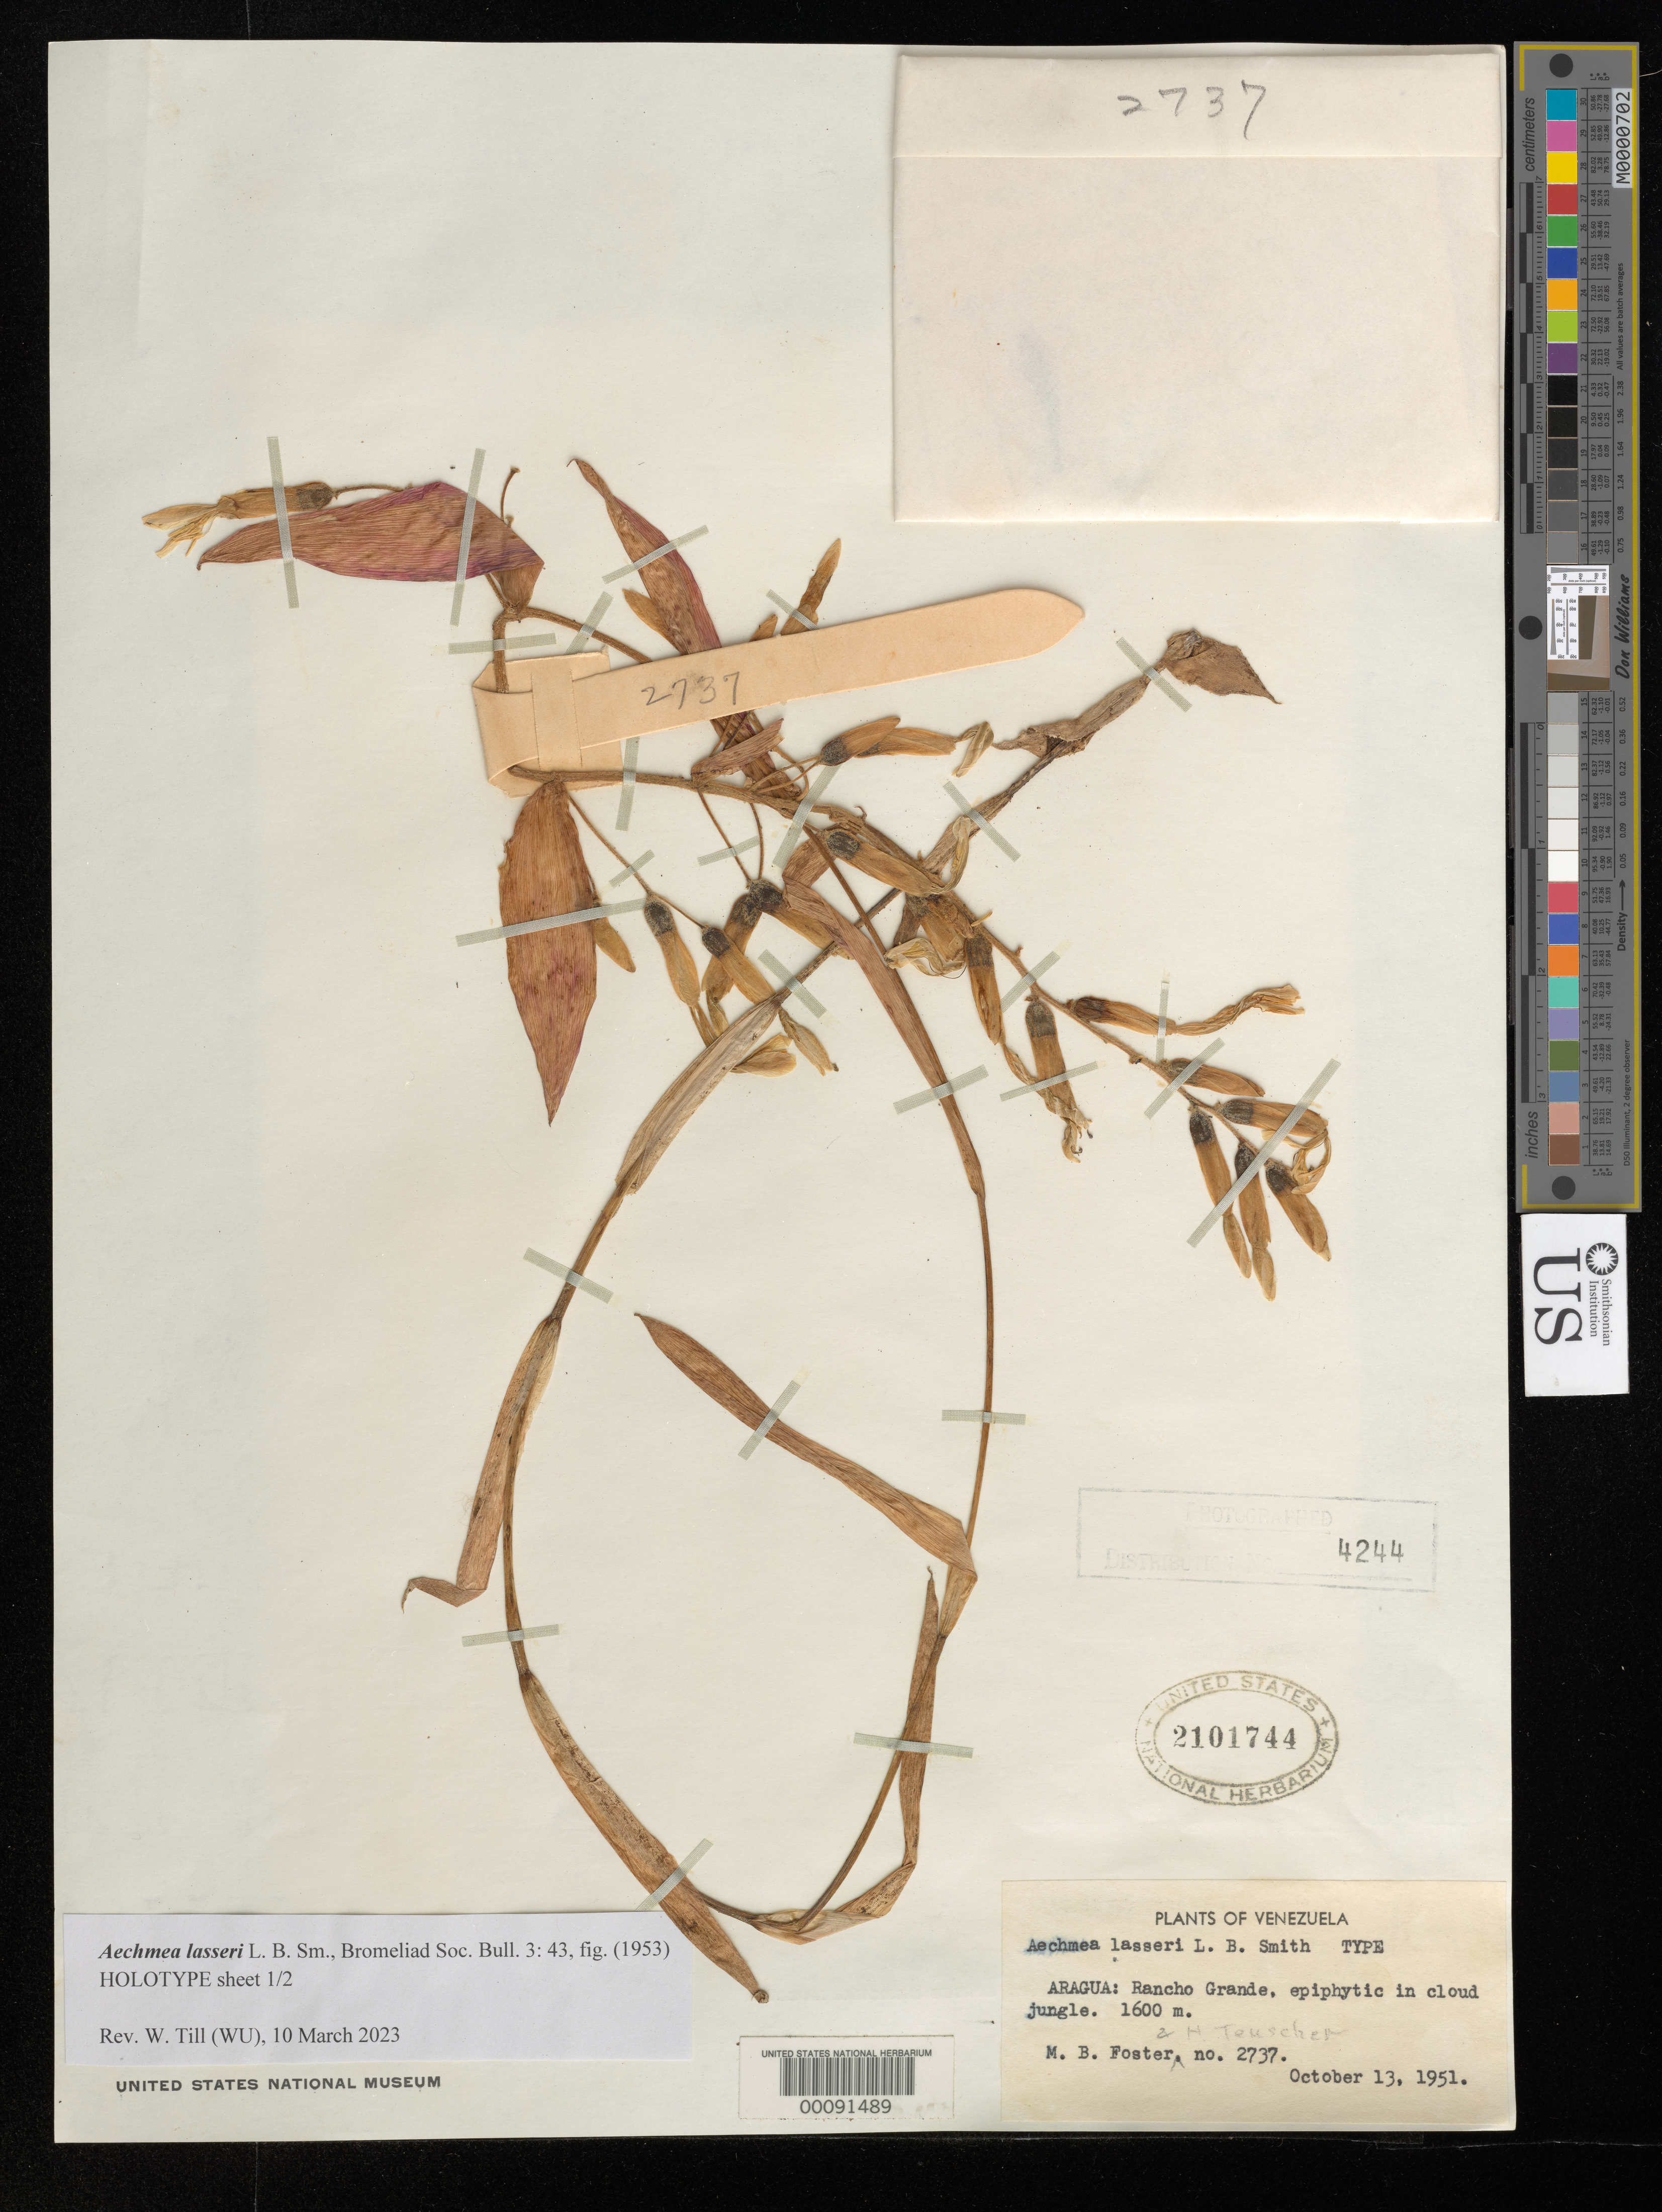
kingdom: Plantae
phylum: Tracheophyta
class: Liliopsida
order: Poales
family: Bromeliaceae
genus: Aechmea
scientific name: Aechmea lasseri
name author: L.B. Sm.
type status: Holotype Fragment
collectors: M. B. Foster & H. Teuscher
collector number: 2737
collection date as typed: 13 Oct 1951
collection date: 1951-10-13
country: Venezuela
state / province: Aragua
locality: Rancho Grande.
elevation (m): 1600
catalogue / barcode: US 2101744